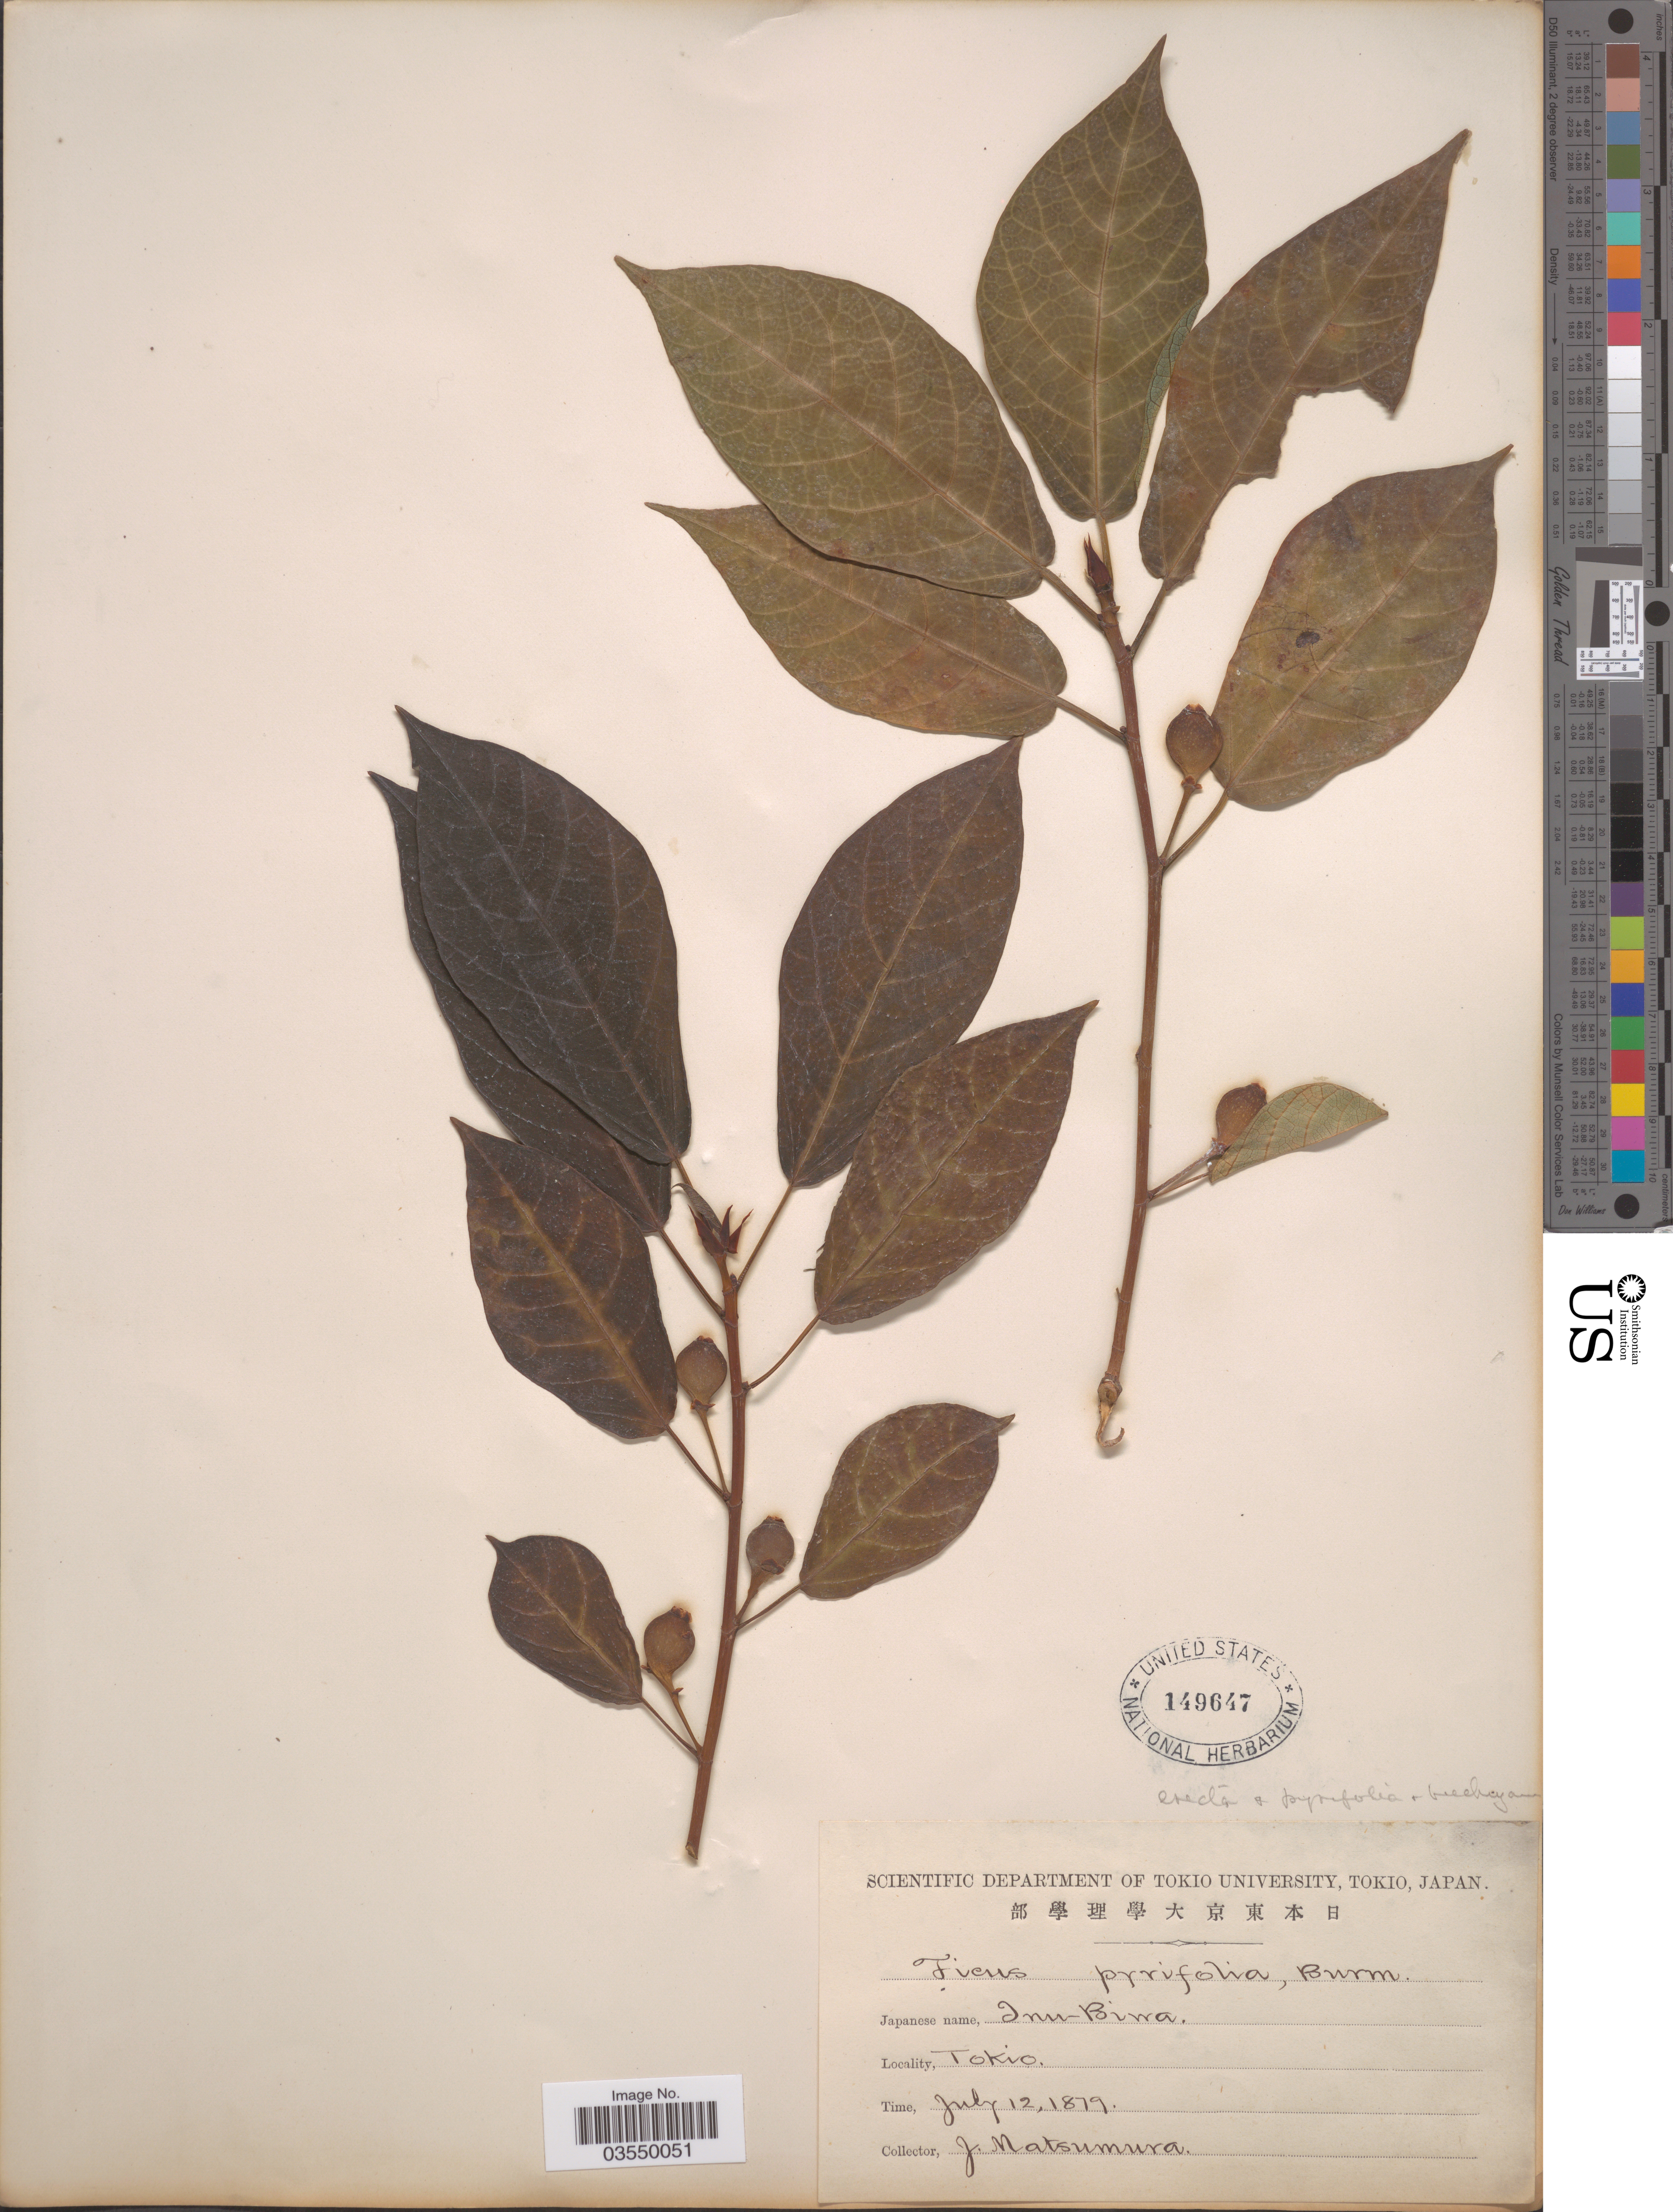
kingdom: Plantae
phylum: Tracheophyta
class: Magnoliopsida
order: Rosales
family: Moraceae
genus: Ficus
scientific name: Ficus erecta var. beecheyana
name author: (Hook. & Arn.) King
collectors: J. Natsumura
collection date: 1879-07-12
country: Japan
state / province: Tokyo, Federal City of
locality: Tokio.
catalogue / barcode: US 149647